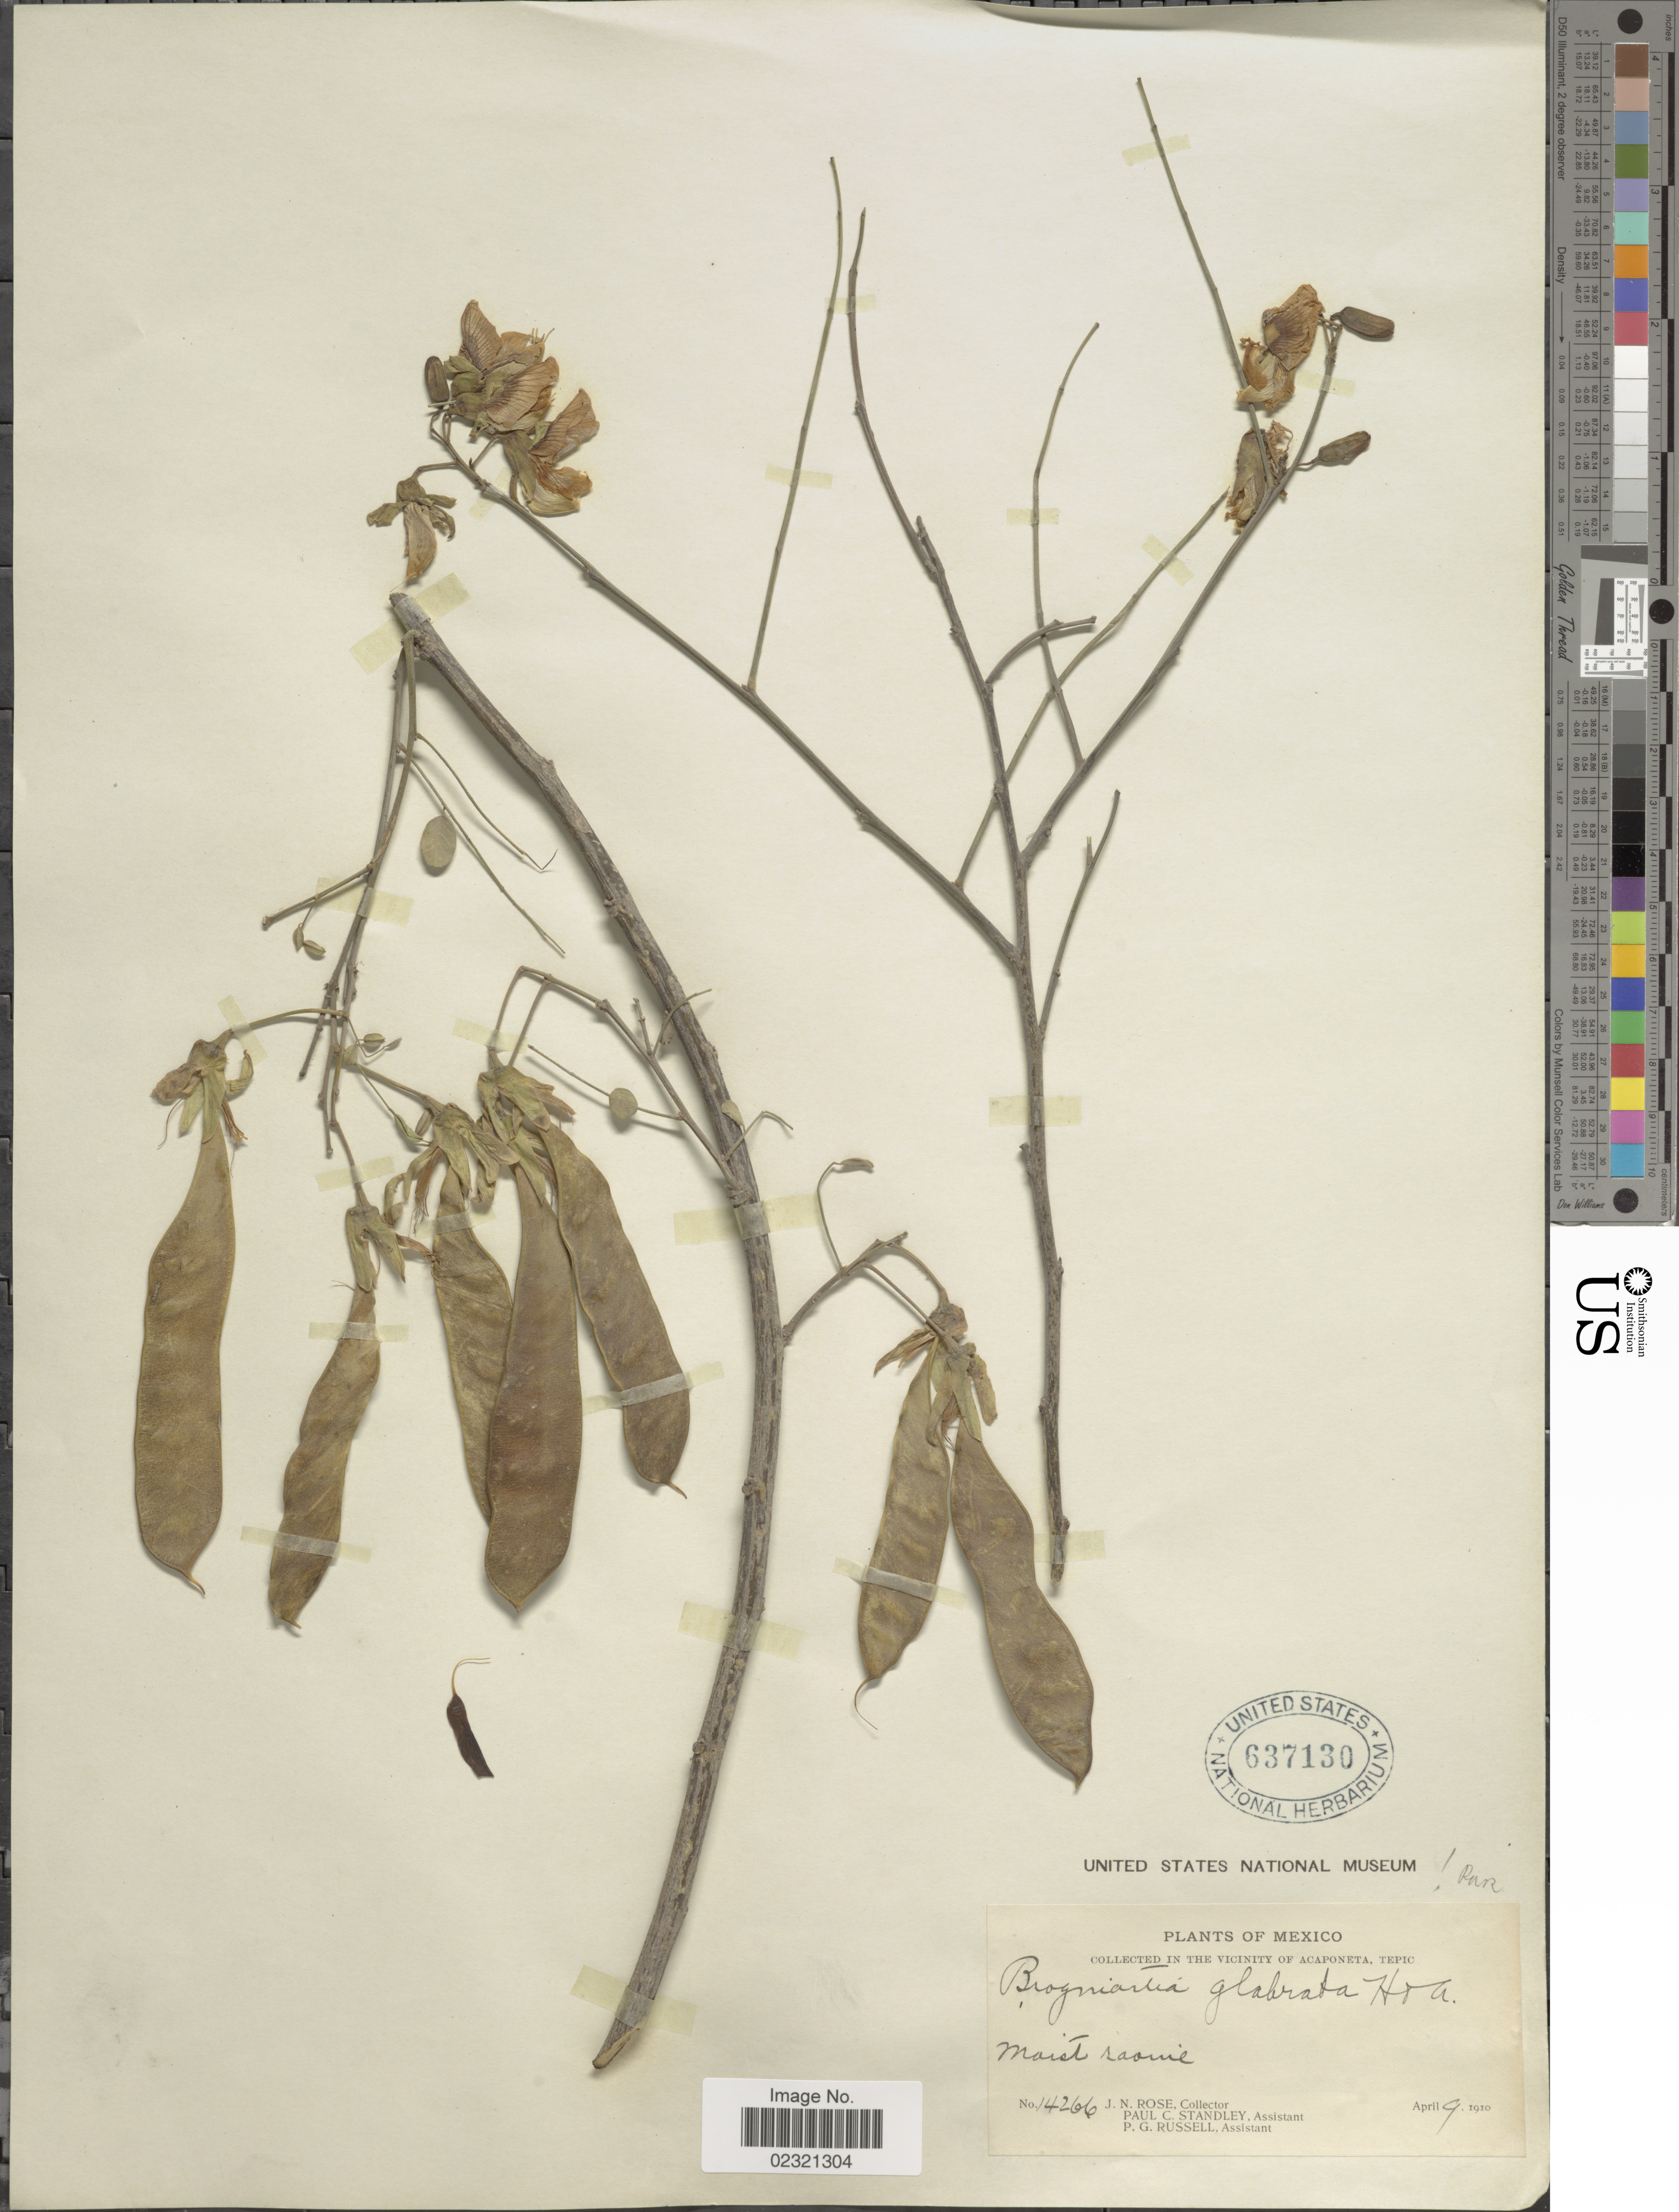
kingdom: Plantae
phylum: Tracheophyta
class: Magnoliopsida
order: Fabales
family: Fabaceae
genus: Brongniartia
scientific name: Brongniartia glabrata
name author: Hook. & Arn.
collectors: J. N. Rose, P. C. Standley & P. G. Russell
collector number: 14266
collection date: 1910-04-09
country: Mexico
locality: In the vicinity of Acaponeta, Tepic, moist ravine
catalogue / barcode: US 637130